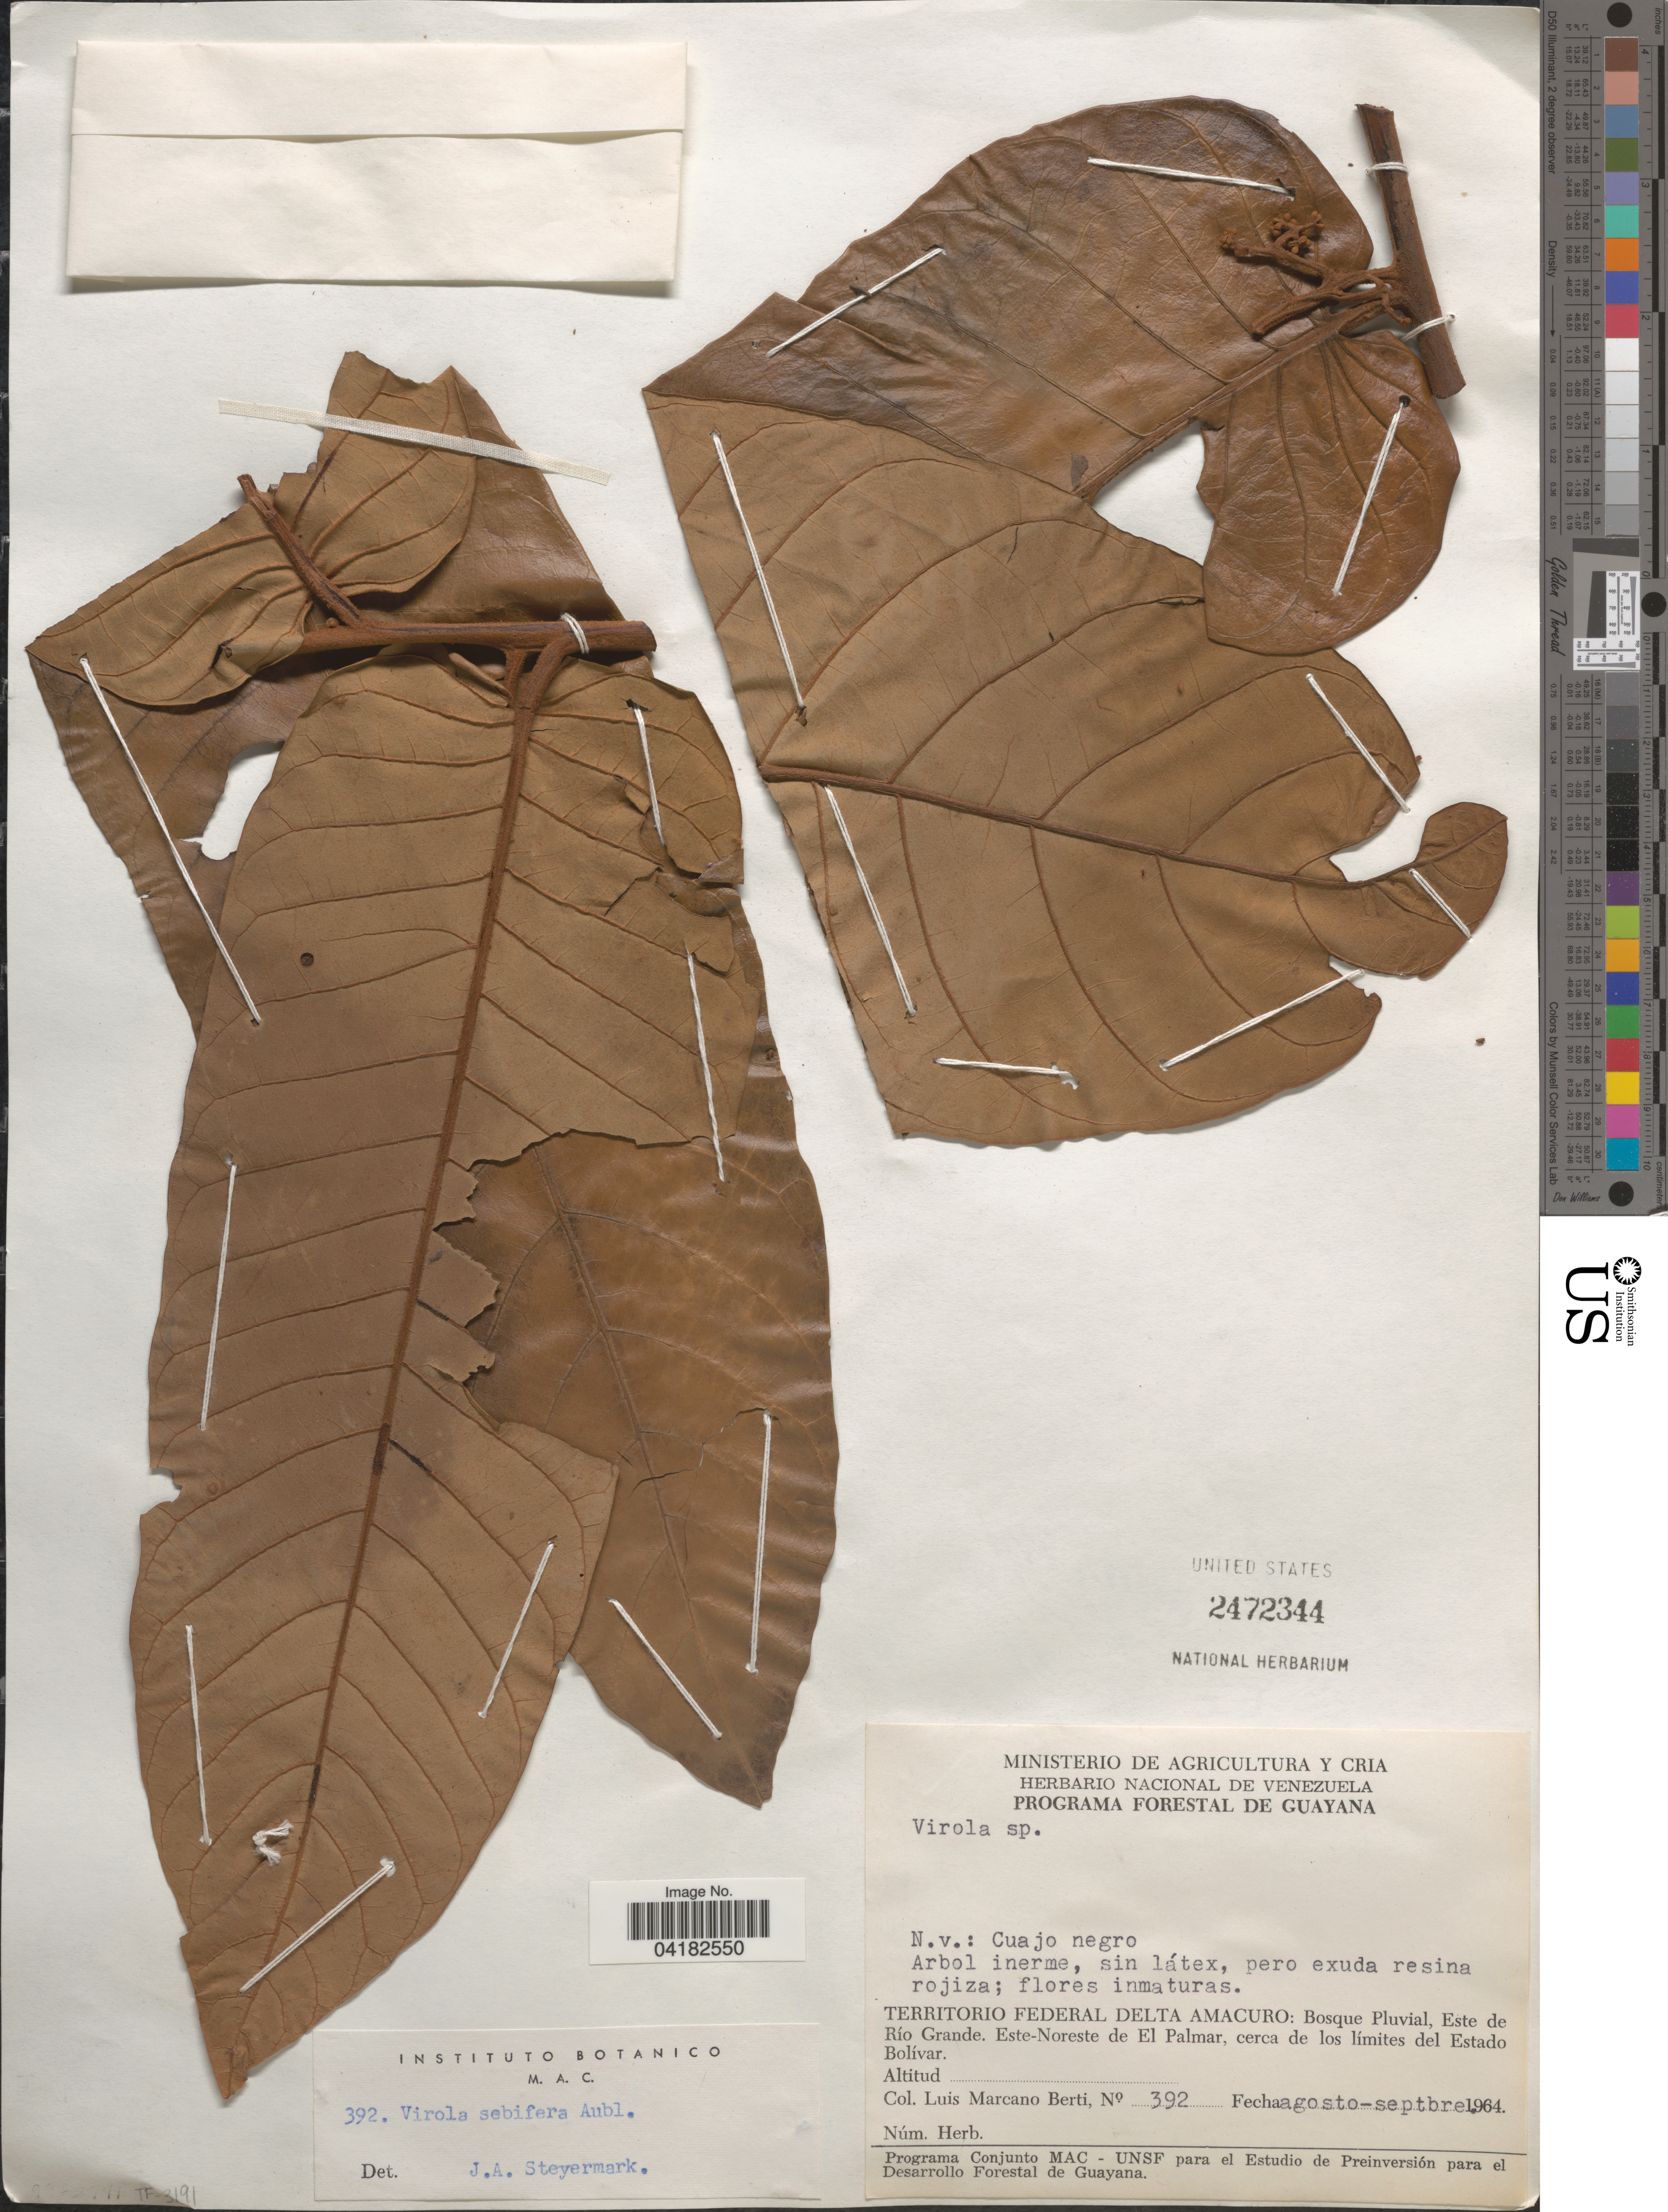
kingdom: Plantae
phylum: Tracheophyta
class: Magnoliopsida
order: Magnoliales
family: Myristicaceae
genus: Virola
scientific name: Virola sebifera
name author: Aubl.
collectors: L. Marcano-Berti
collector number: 392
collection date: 1964-08/1964-09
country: Venezuela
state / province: Delta Amacuro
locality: Territorio Federal Delta Amacuro: Bosque Pluvial, Este de Río Grande. Este-Noreste de El Palmar, cerca de los límites del Estado Bolívar. N.v.: Cuajo negro.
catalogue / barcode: US 2472344